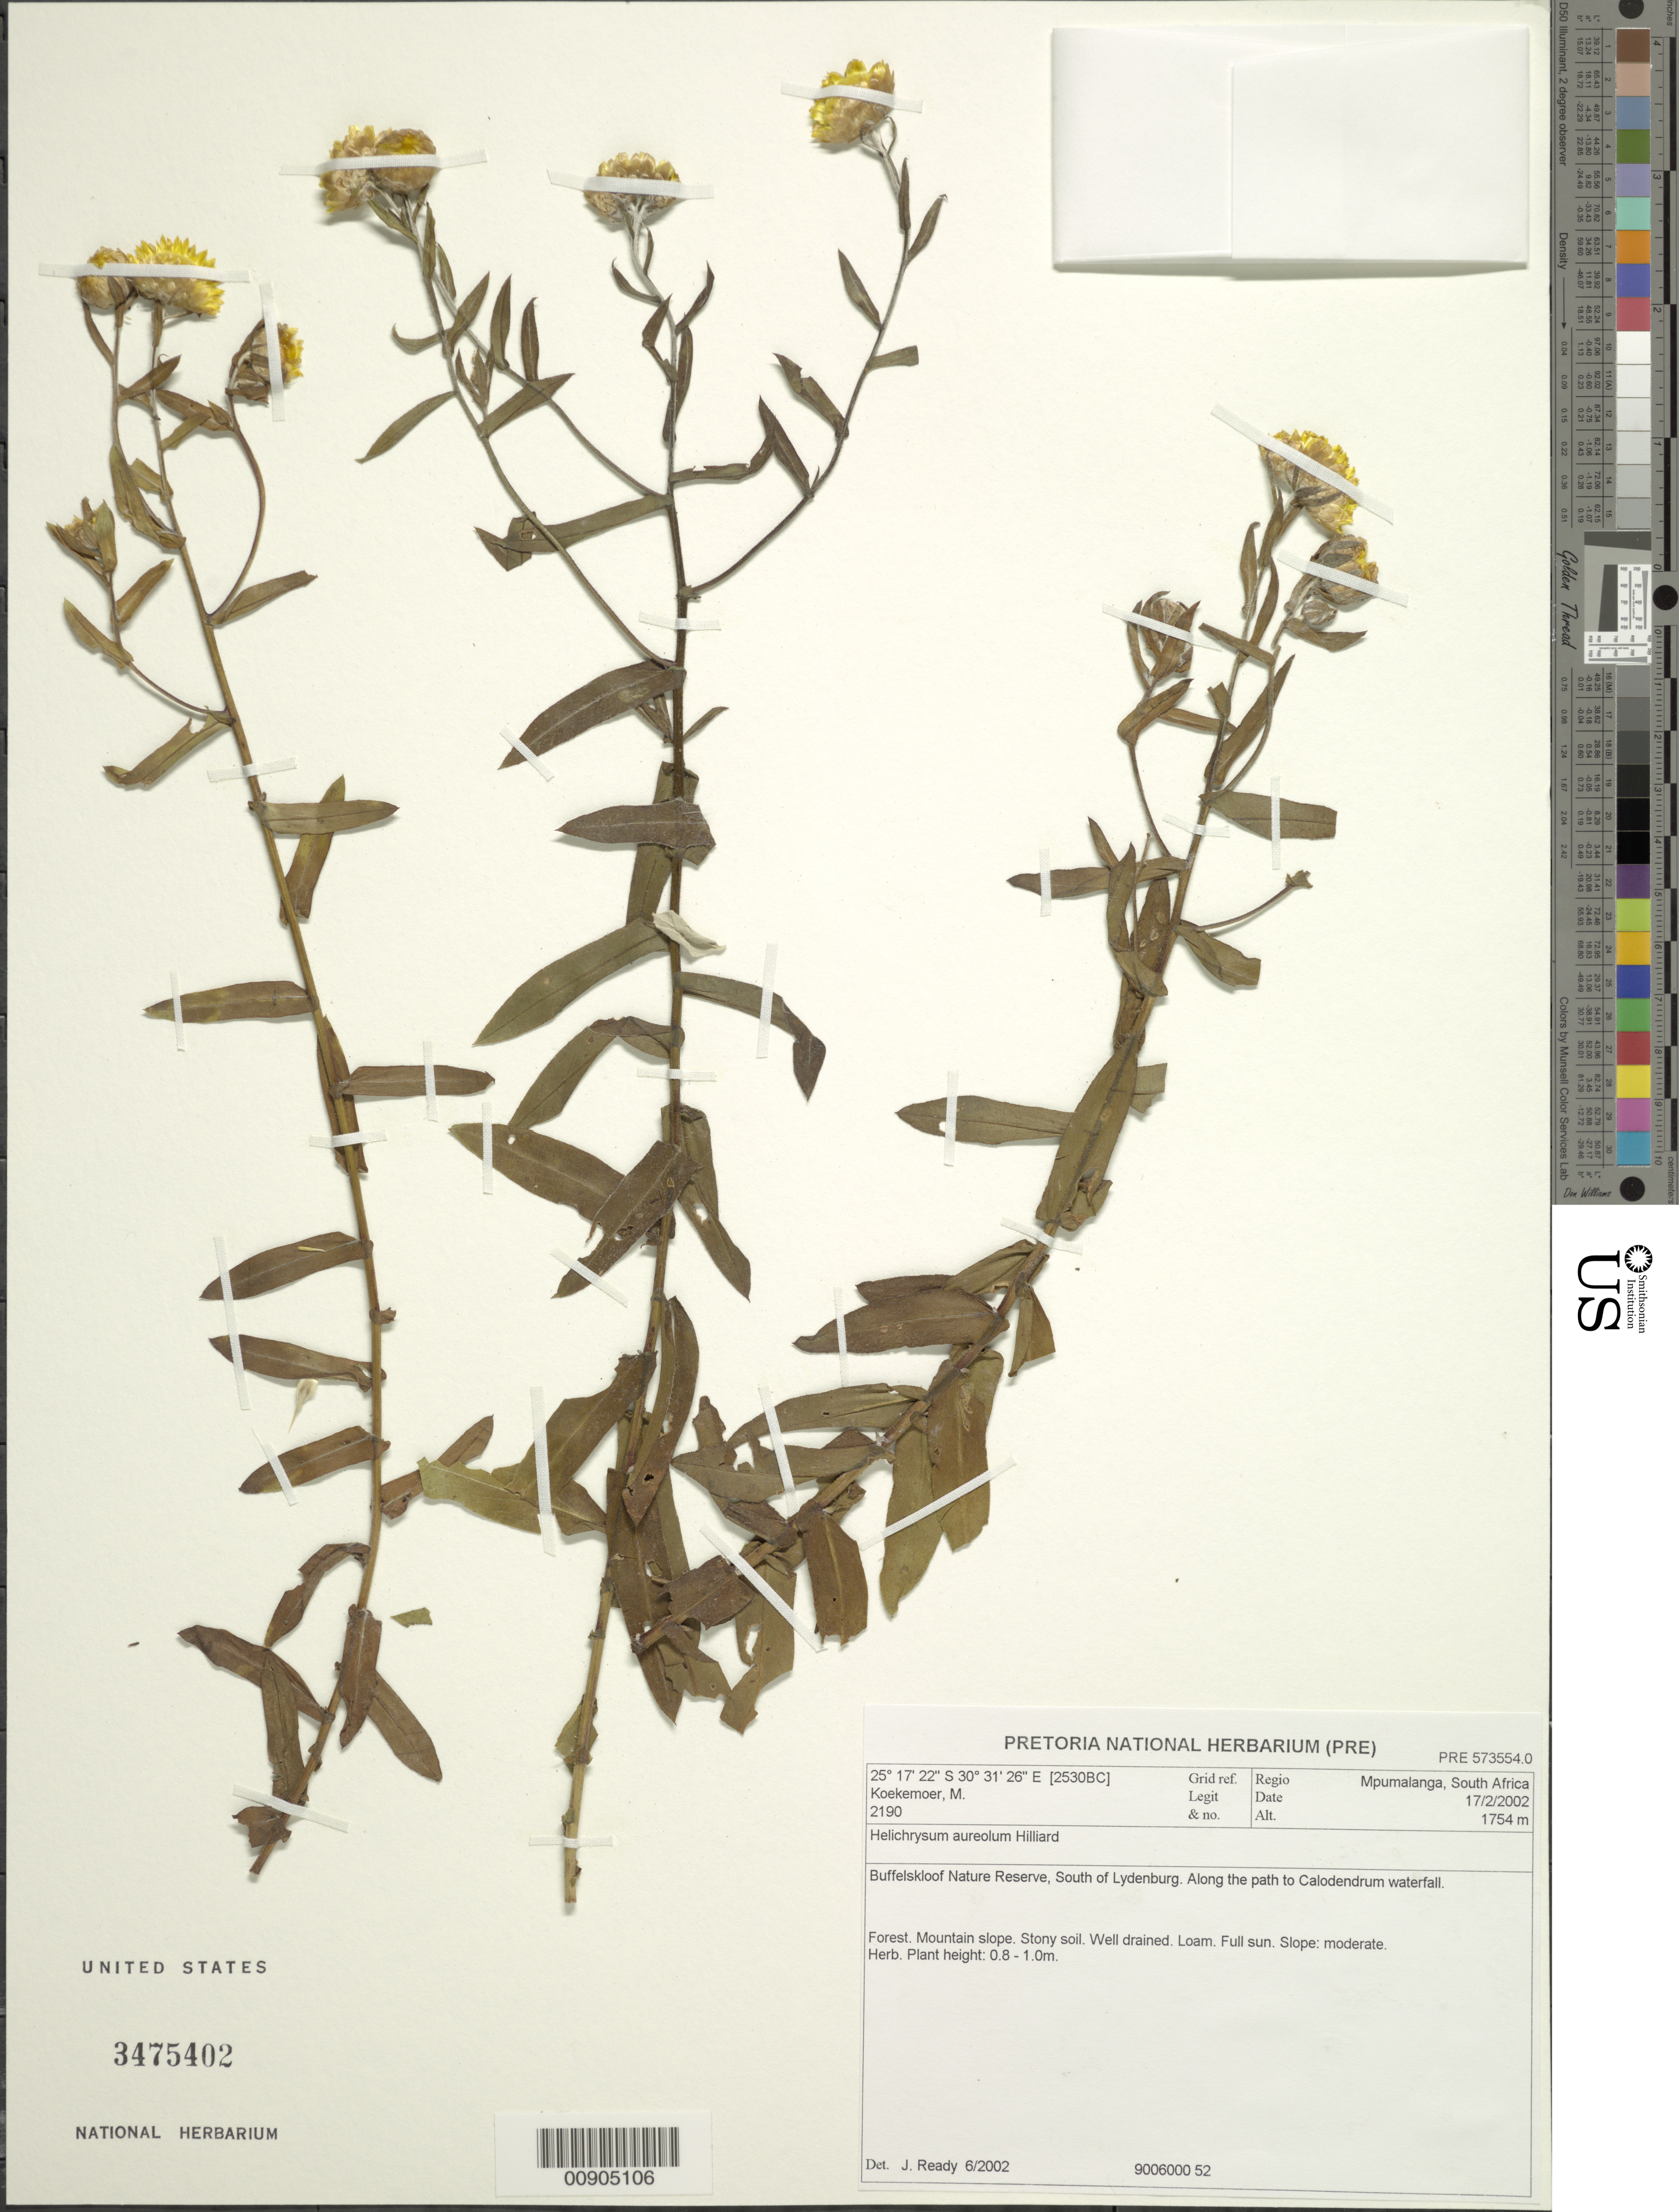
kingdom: Plantae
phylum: Tracheophyta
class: Magnoliopsida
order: Asterales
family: Asteraceae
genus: Helichrysum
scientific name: Helichrysum aureolum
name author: Hilliard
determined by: Ready, J.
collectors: M. Koekemoer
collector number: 2190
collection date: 2002-02-17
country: South Africa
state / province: Mpumalanga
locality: Buffelskloof Nature Reserve, S of Lydenburg, along path to Calodendrum waterfall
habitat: Forest, mountain slope, stony soil, well-drained, loam, full sun, moderate slope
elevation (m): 1754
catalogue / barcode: US 3475402